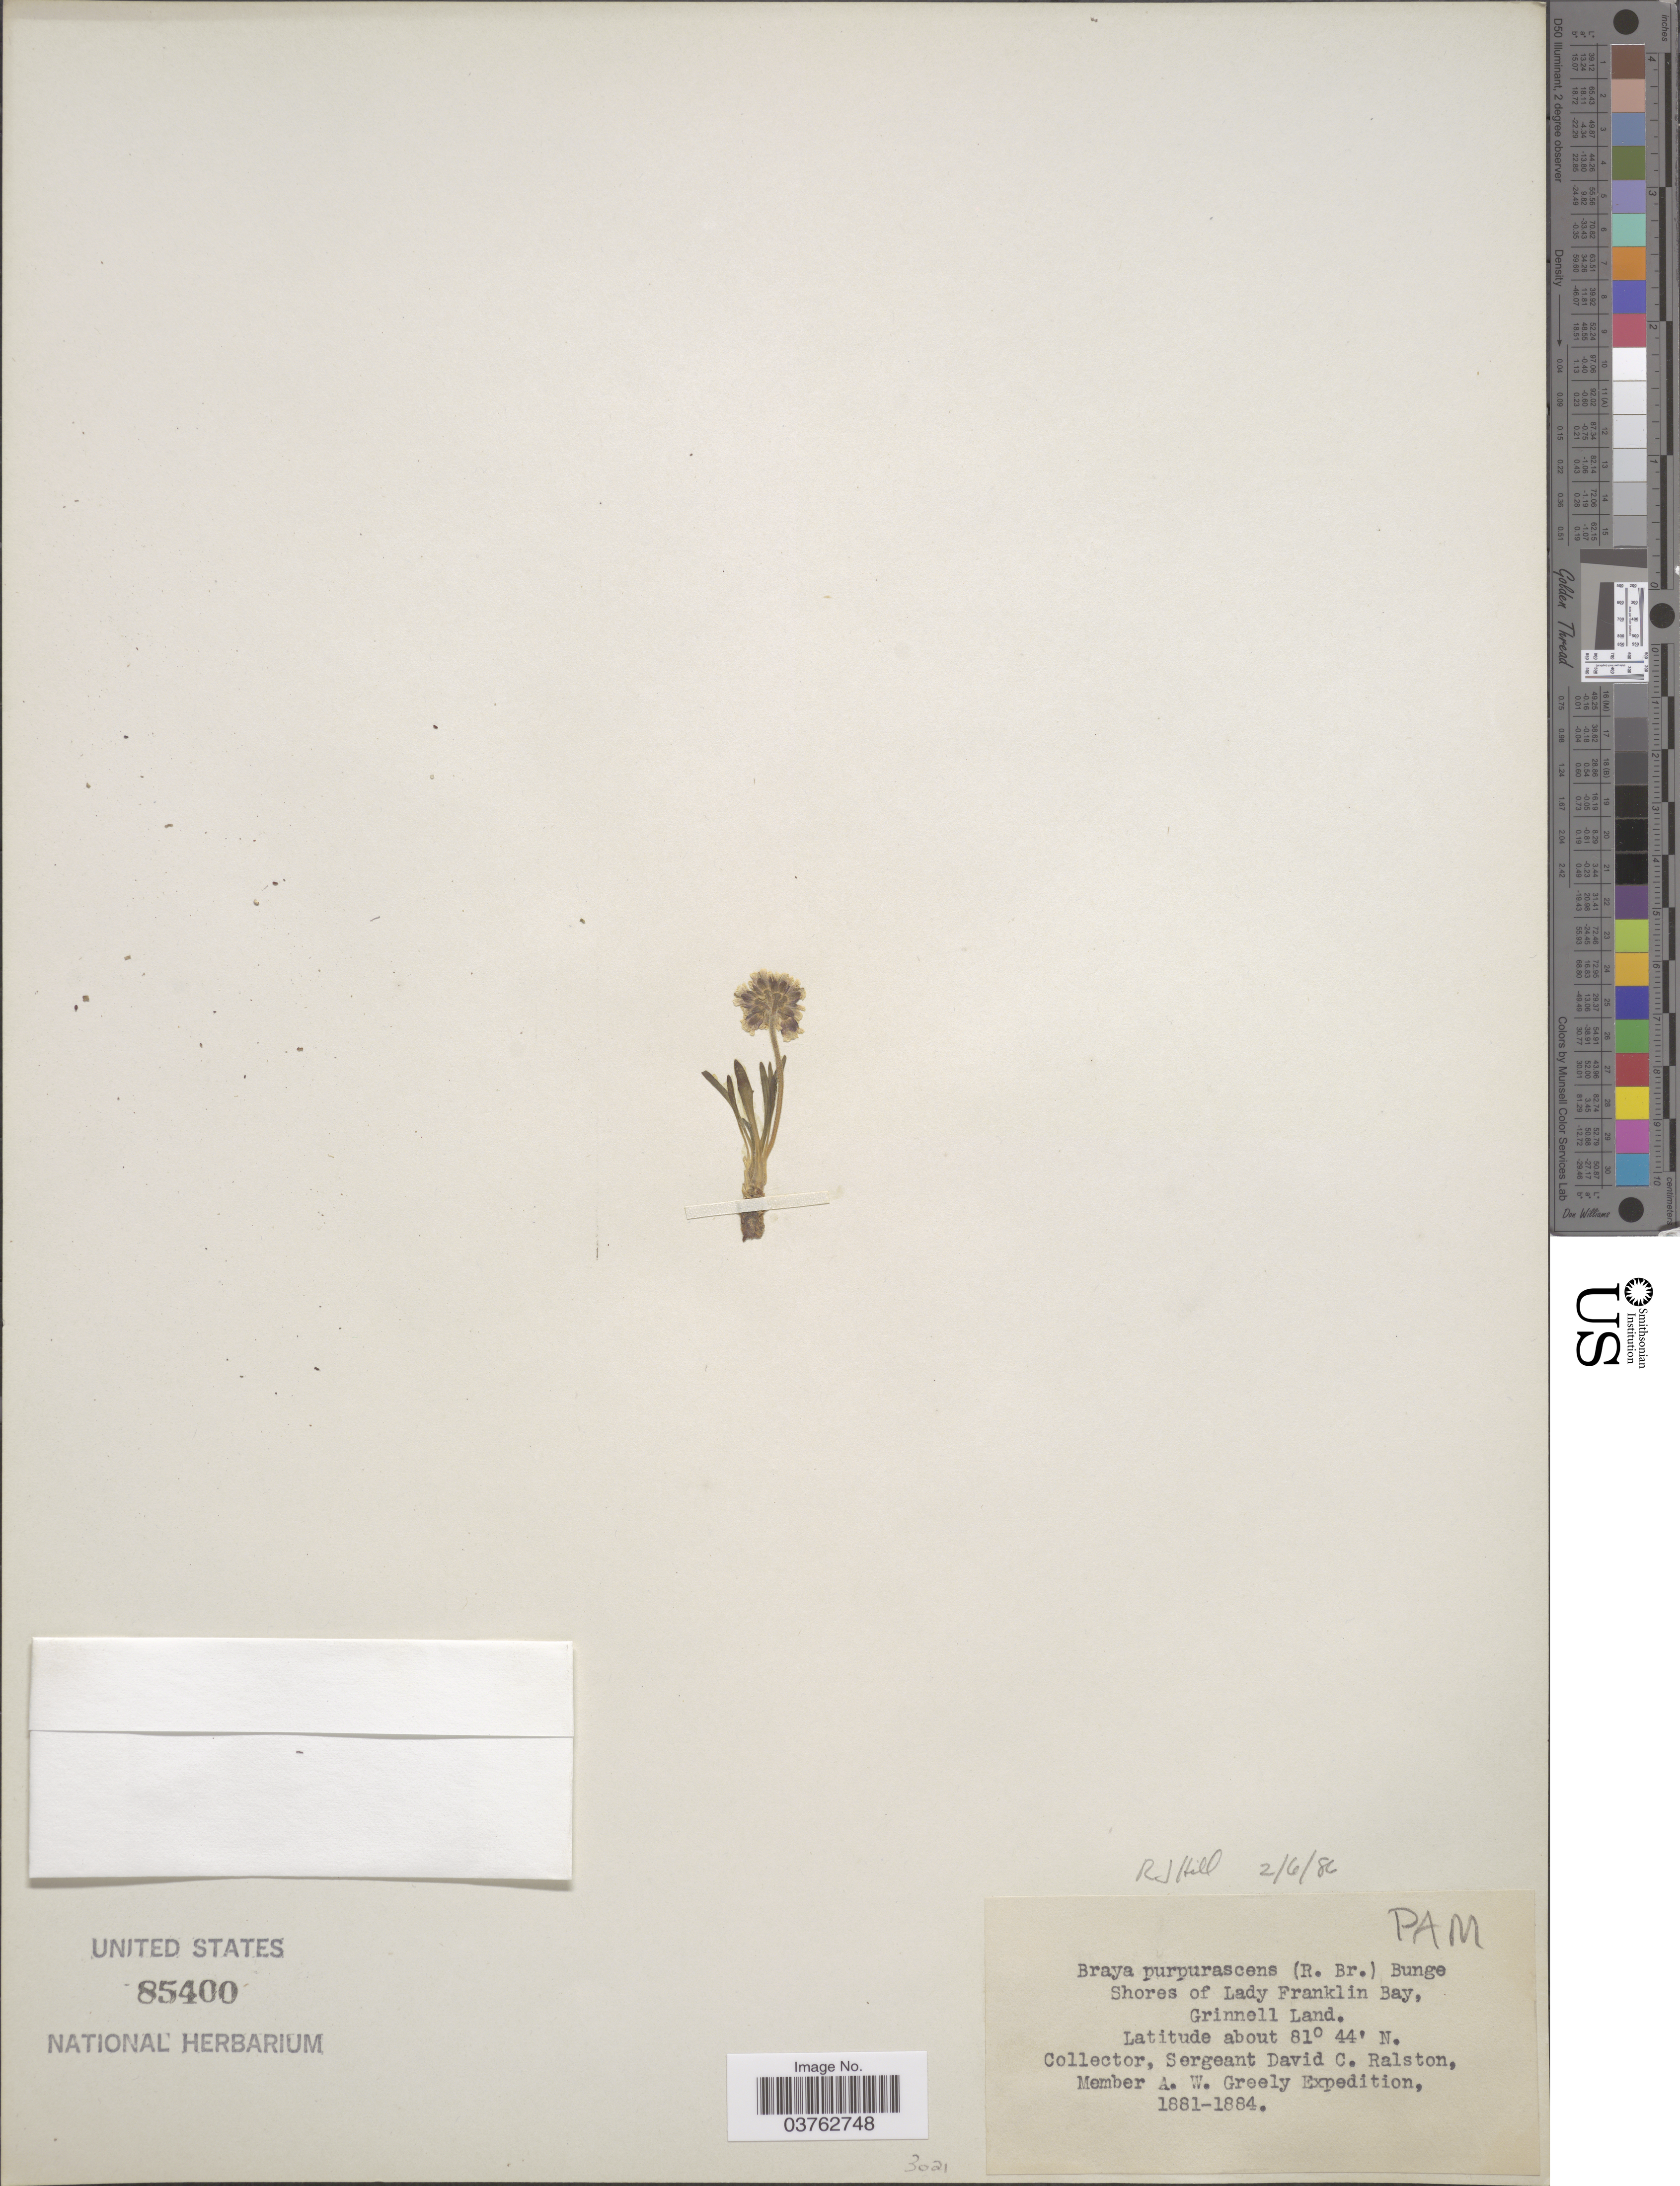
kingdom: Plantae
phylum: Tracheophyta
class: Magnoliopsida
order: Brassicales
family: Brassicaceae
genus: Braya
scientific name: Braya purpurascens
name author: (R. Br.) Bunge ex Ledeb.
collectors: D. Ralston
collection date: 1881/1884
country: Canada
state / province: Nunavut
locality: Shores of Lady Franklin Bay, Grinnell Land.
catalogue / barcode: US 85400